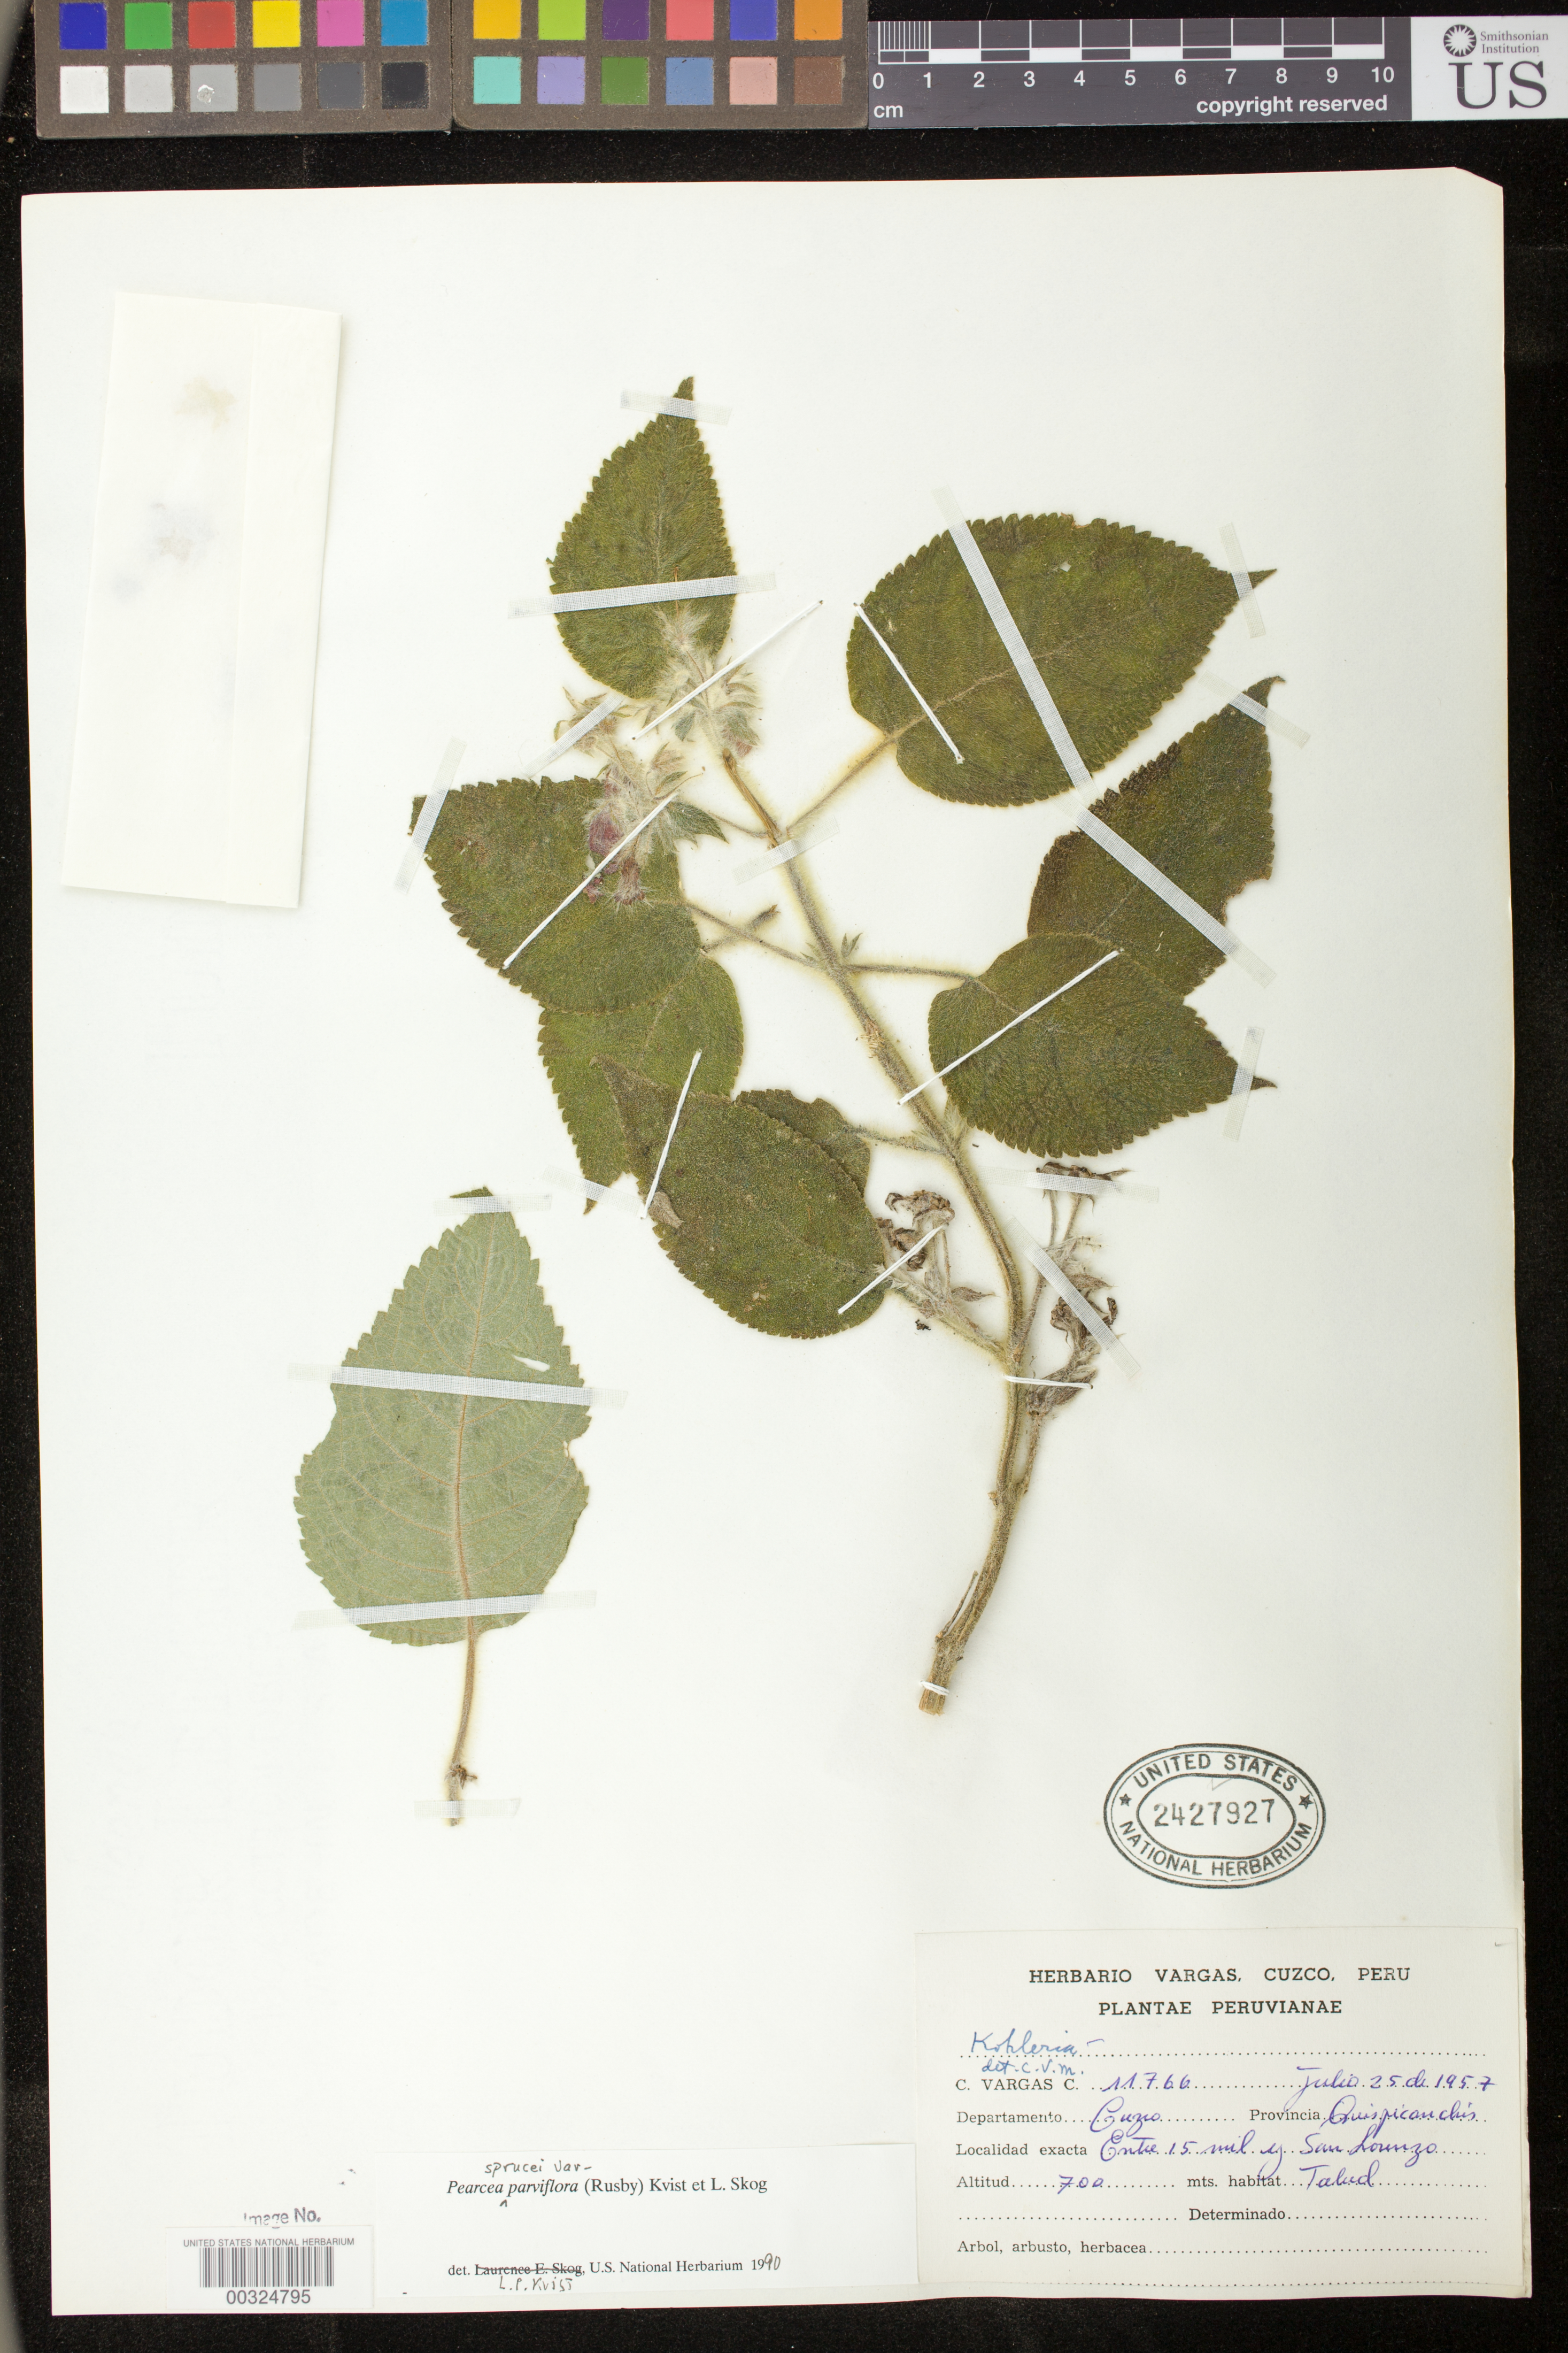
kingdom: Plantae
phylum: Tracheophyta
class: Magnoliopsida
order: Lamiales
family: Gesneriaceae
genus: Pearcea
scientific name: Pearcea sprucei var. parviflora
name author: (Rusby) L.P. Kvist & L.E. Skog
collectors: C. Vargas C.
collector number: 11766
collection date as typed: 25 Jul 1957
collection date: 1957-07-25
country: Peru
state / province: Cusco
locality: Quispicanchis; between 15 Mil and San Lorenzo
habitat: Talud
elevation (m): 700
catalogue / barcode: US 2427927